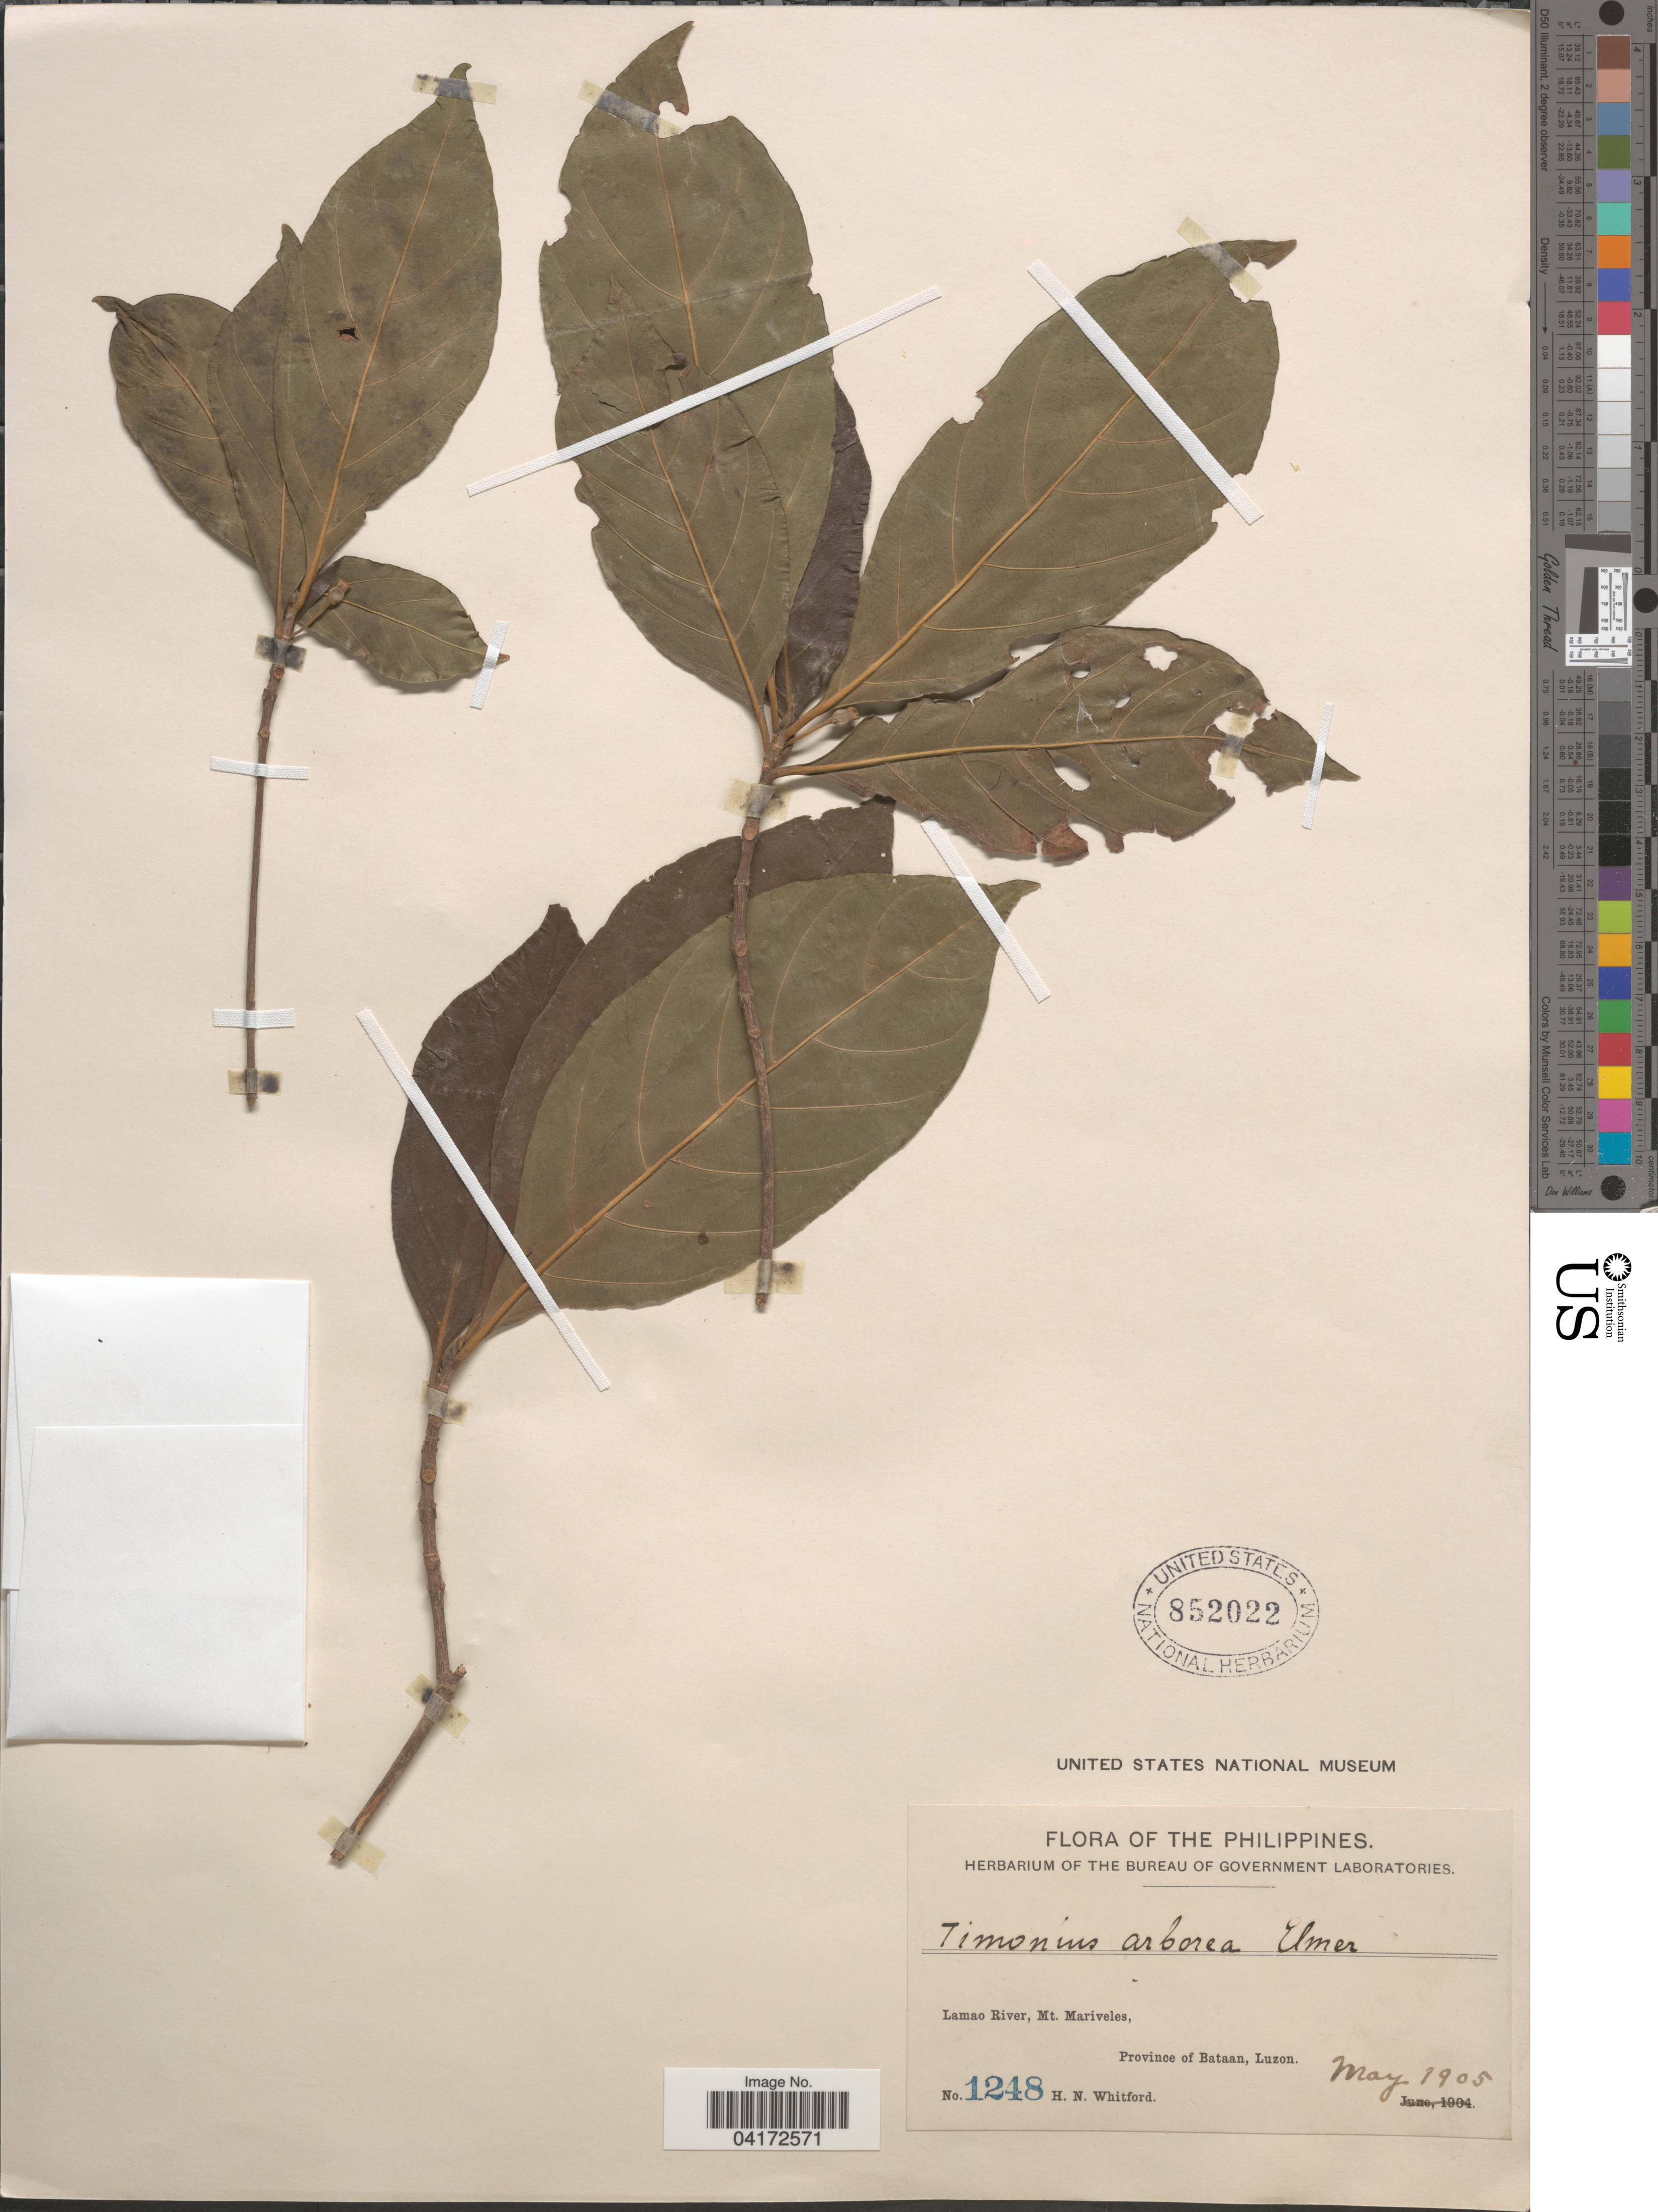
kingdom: Plantae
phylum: Tracheophyta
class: Magnoliopsida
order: Gentianales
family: Rubiaceae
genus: Timonius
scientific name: Timonius arboreus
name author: Elmer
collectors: H. N. Whitford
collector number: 1248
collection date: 1905-05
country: Philippines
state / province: Central Luzon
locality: Lamao River, Mt. Mariveles, Province of Bataan.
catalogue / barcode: US 852022